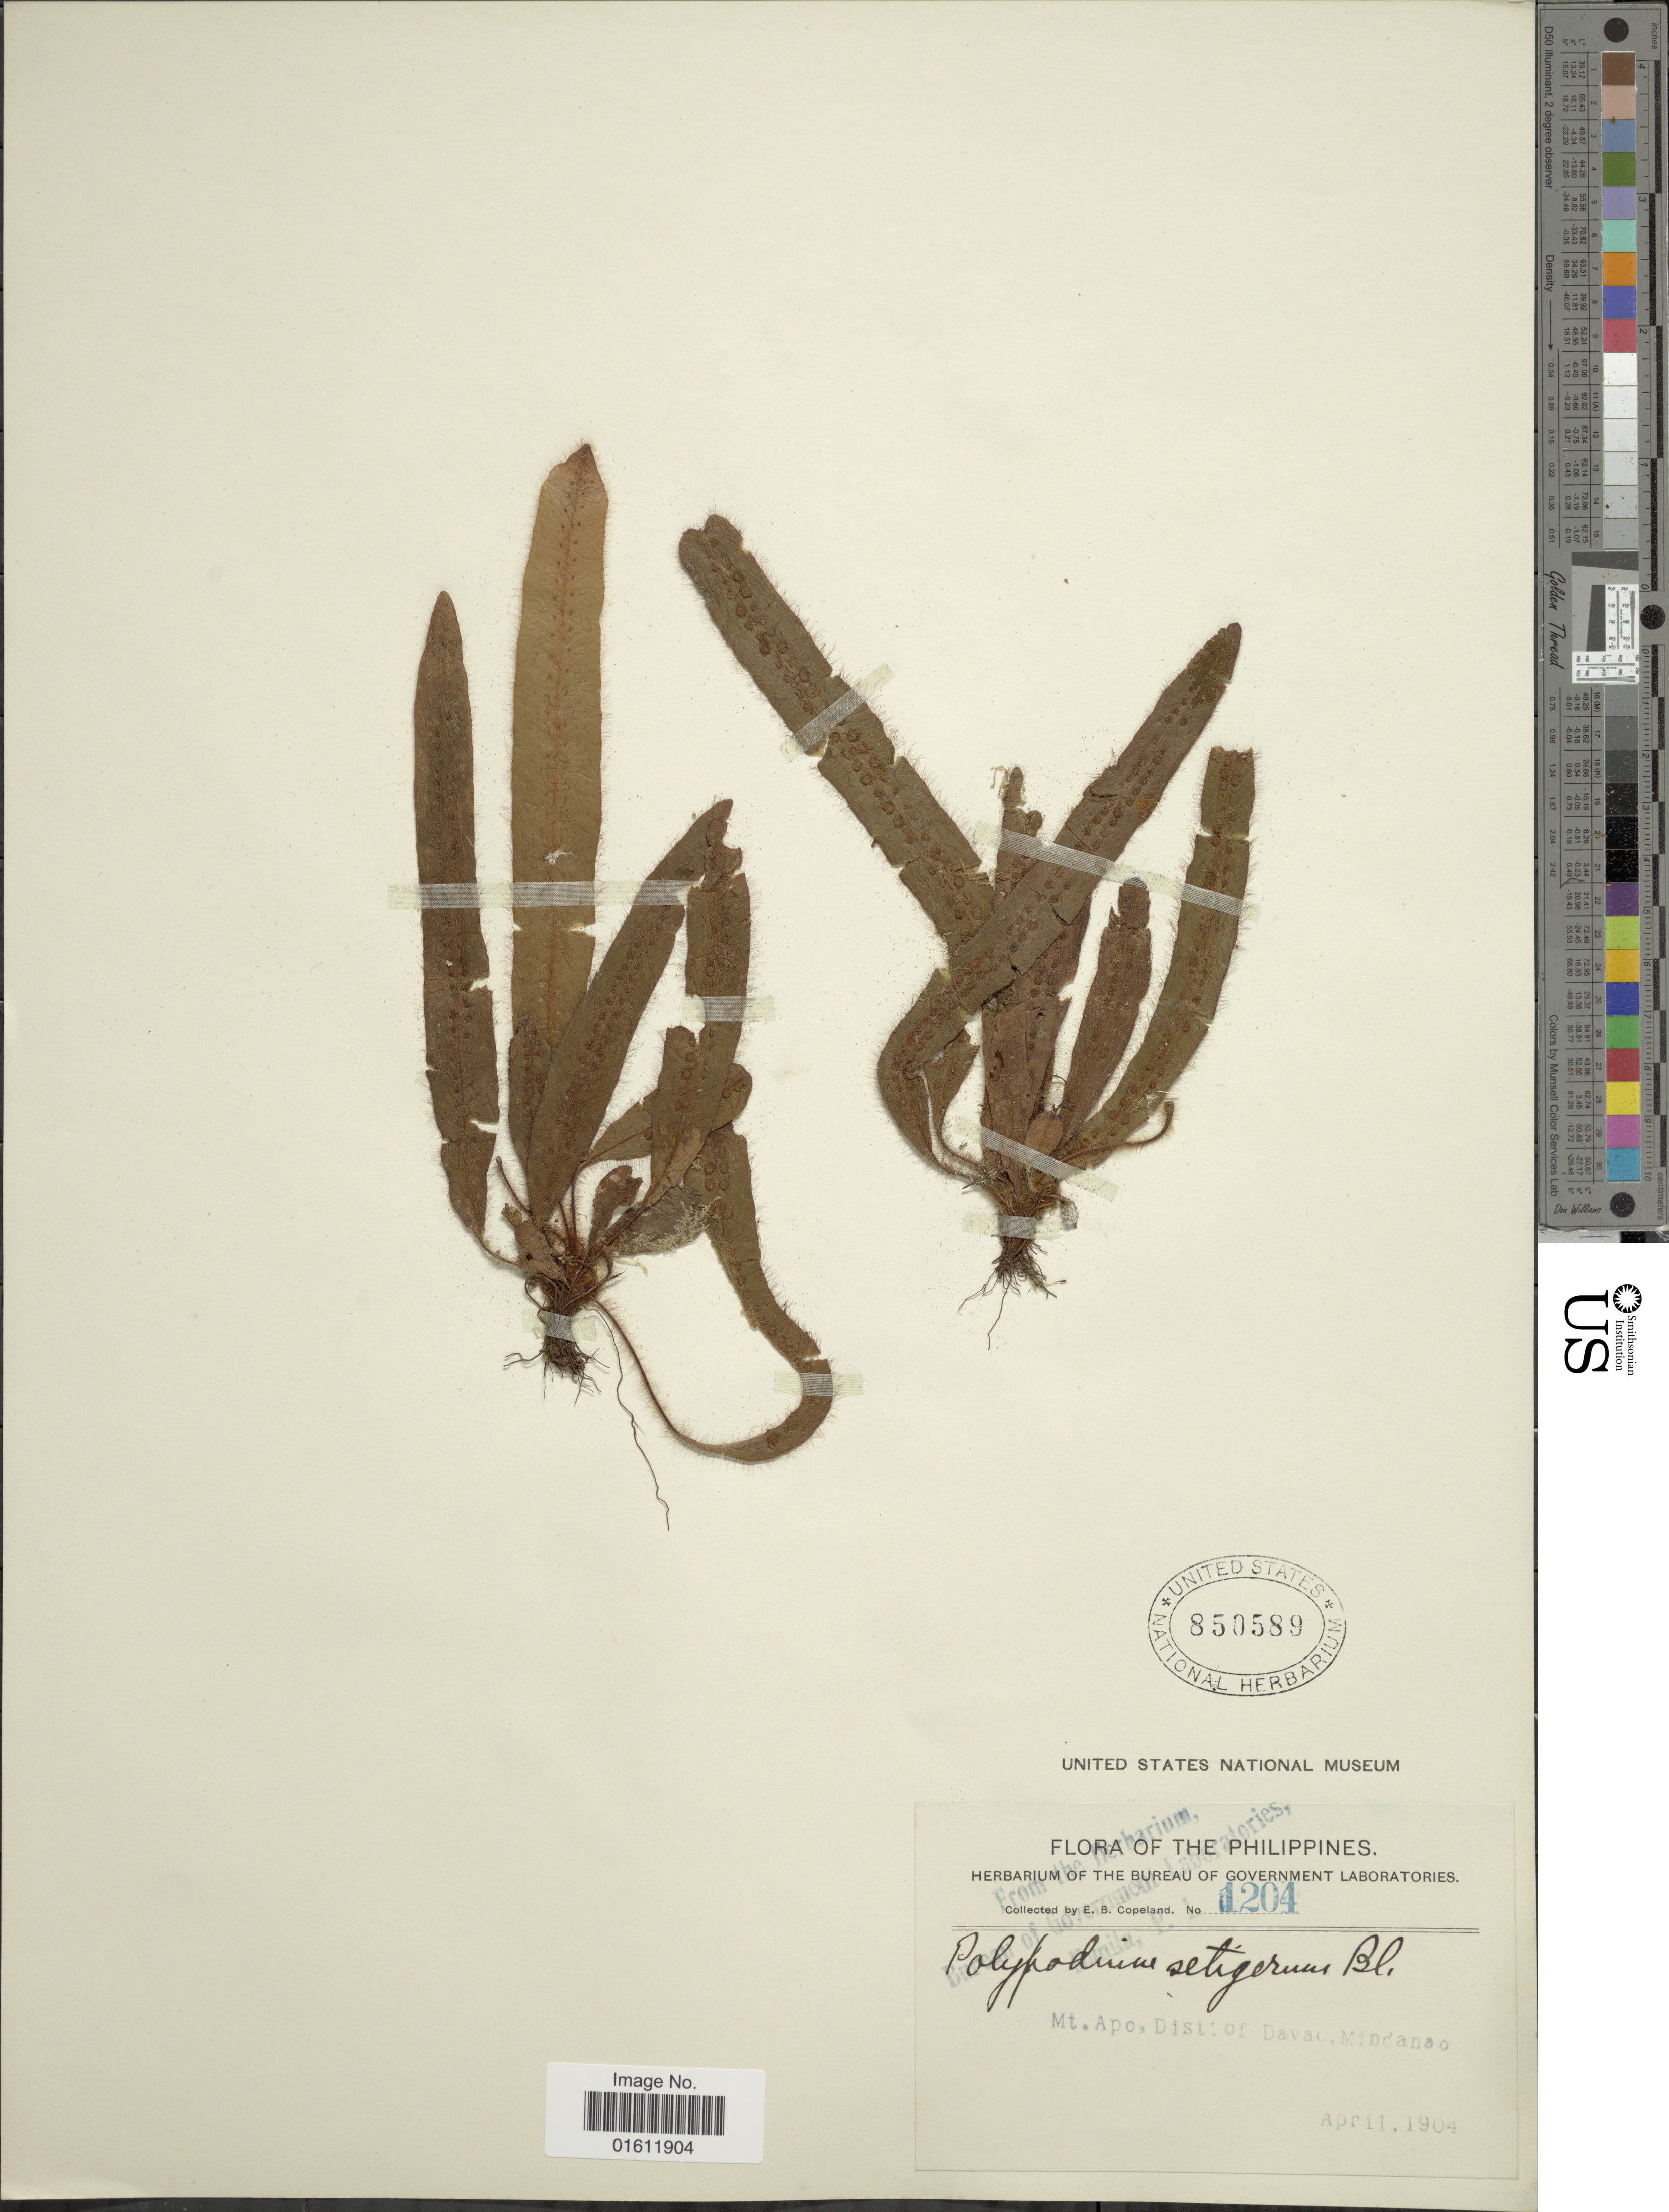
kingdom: Plantae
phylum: Tracheophyta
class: Polypodiopsida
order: Polypodiales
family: Polypodiaceae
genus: Radiogrammitis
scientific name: Radiogrammitis setigera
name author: (Blume) Parris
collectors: E. B. Copeland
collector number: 1204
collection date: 1904-04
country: Philippines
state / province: Davao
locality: Mt. Apo, Dist of Davao, Mindanao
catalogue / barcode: US 850589